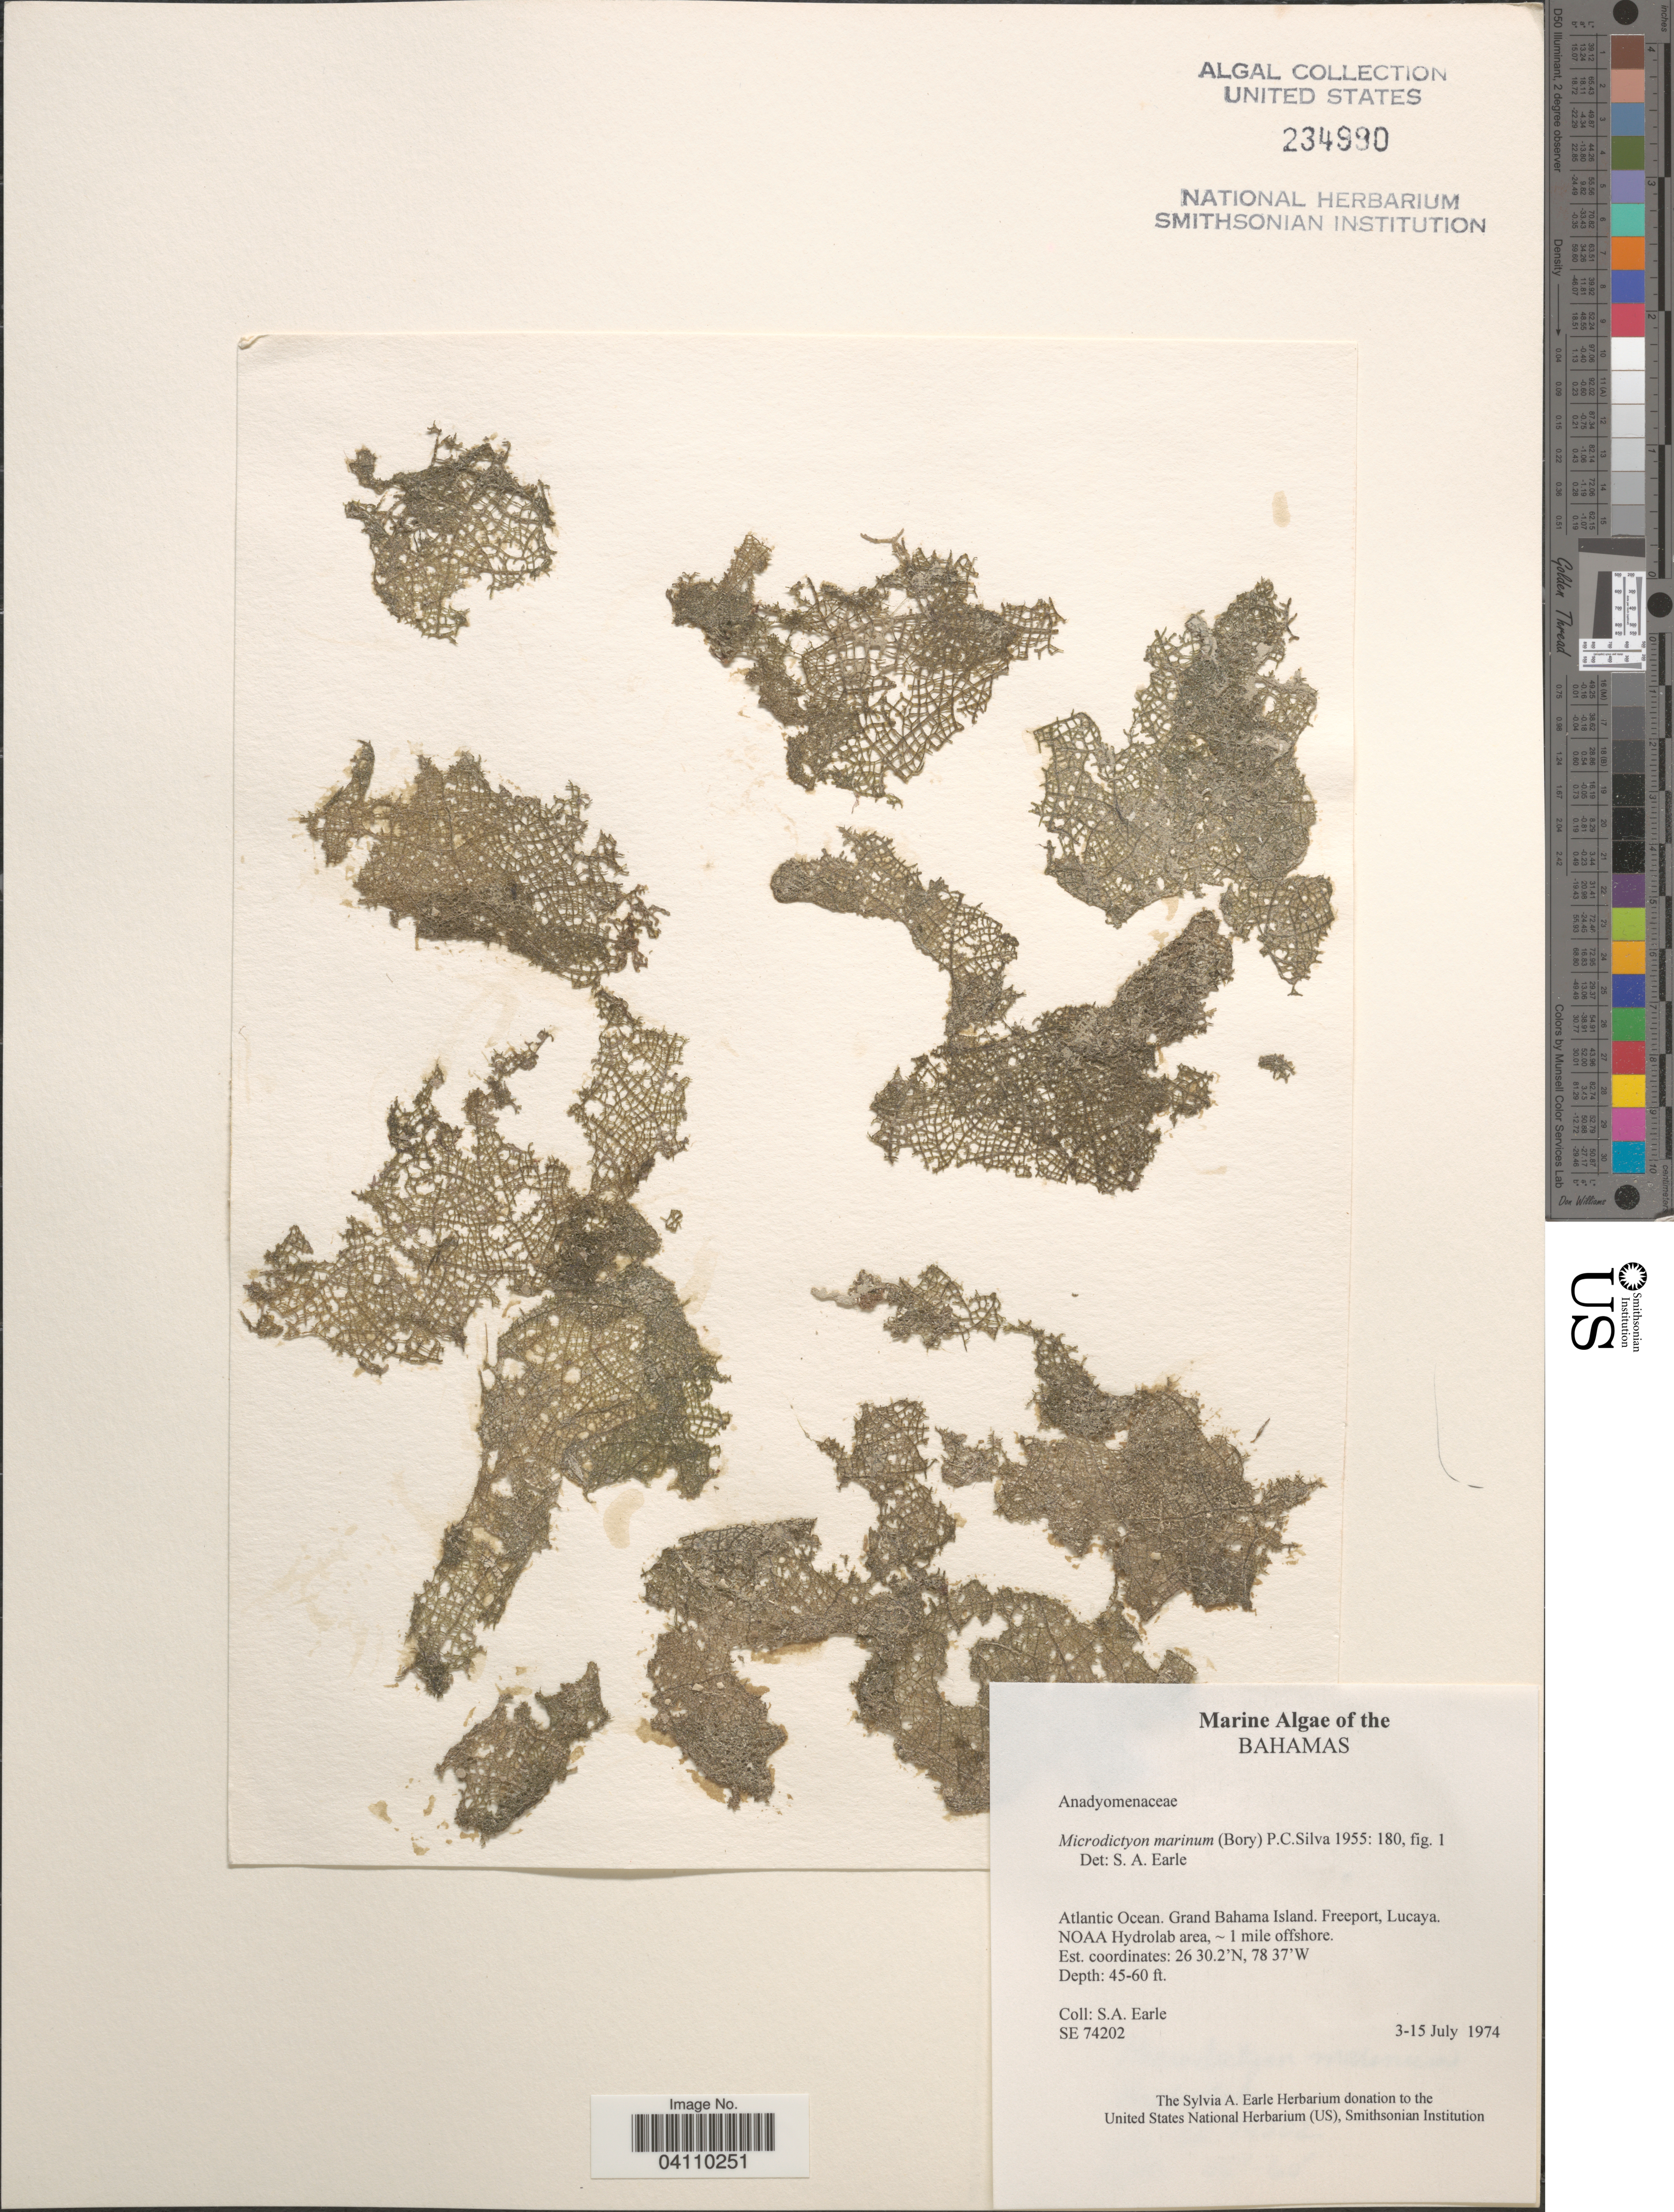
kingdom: Plantae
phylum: Chlorophyta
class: Ulvophyceae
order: Cladophorales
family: Anadyomenaceae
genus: Microdictyon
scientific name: Microdictyon marinum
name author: (Bory) P.C. Silva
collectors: S. A. Earle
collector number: SE74202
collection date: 1974-07-03/1974-07-15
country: Bahamas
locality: Atlantic Ocean. Grand Bahama Island. Freeport, Lucaya. NOAA Hydrolab area, ~ 1 mile offshore.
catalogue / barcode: US 234990